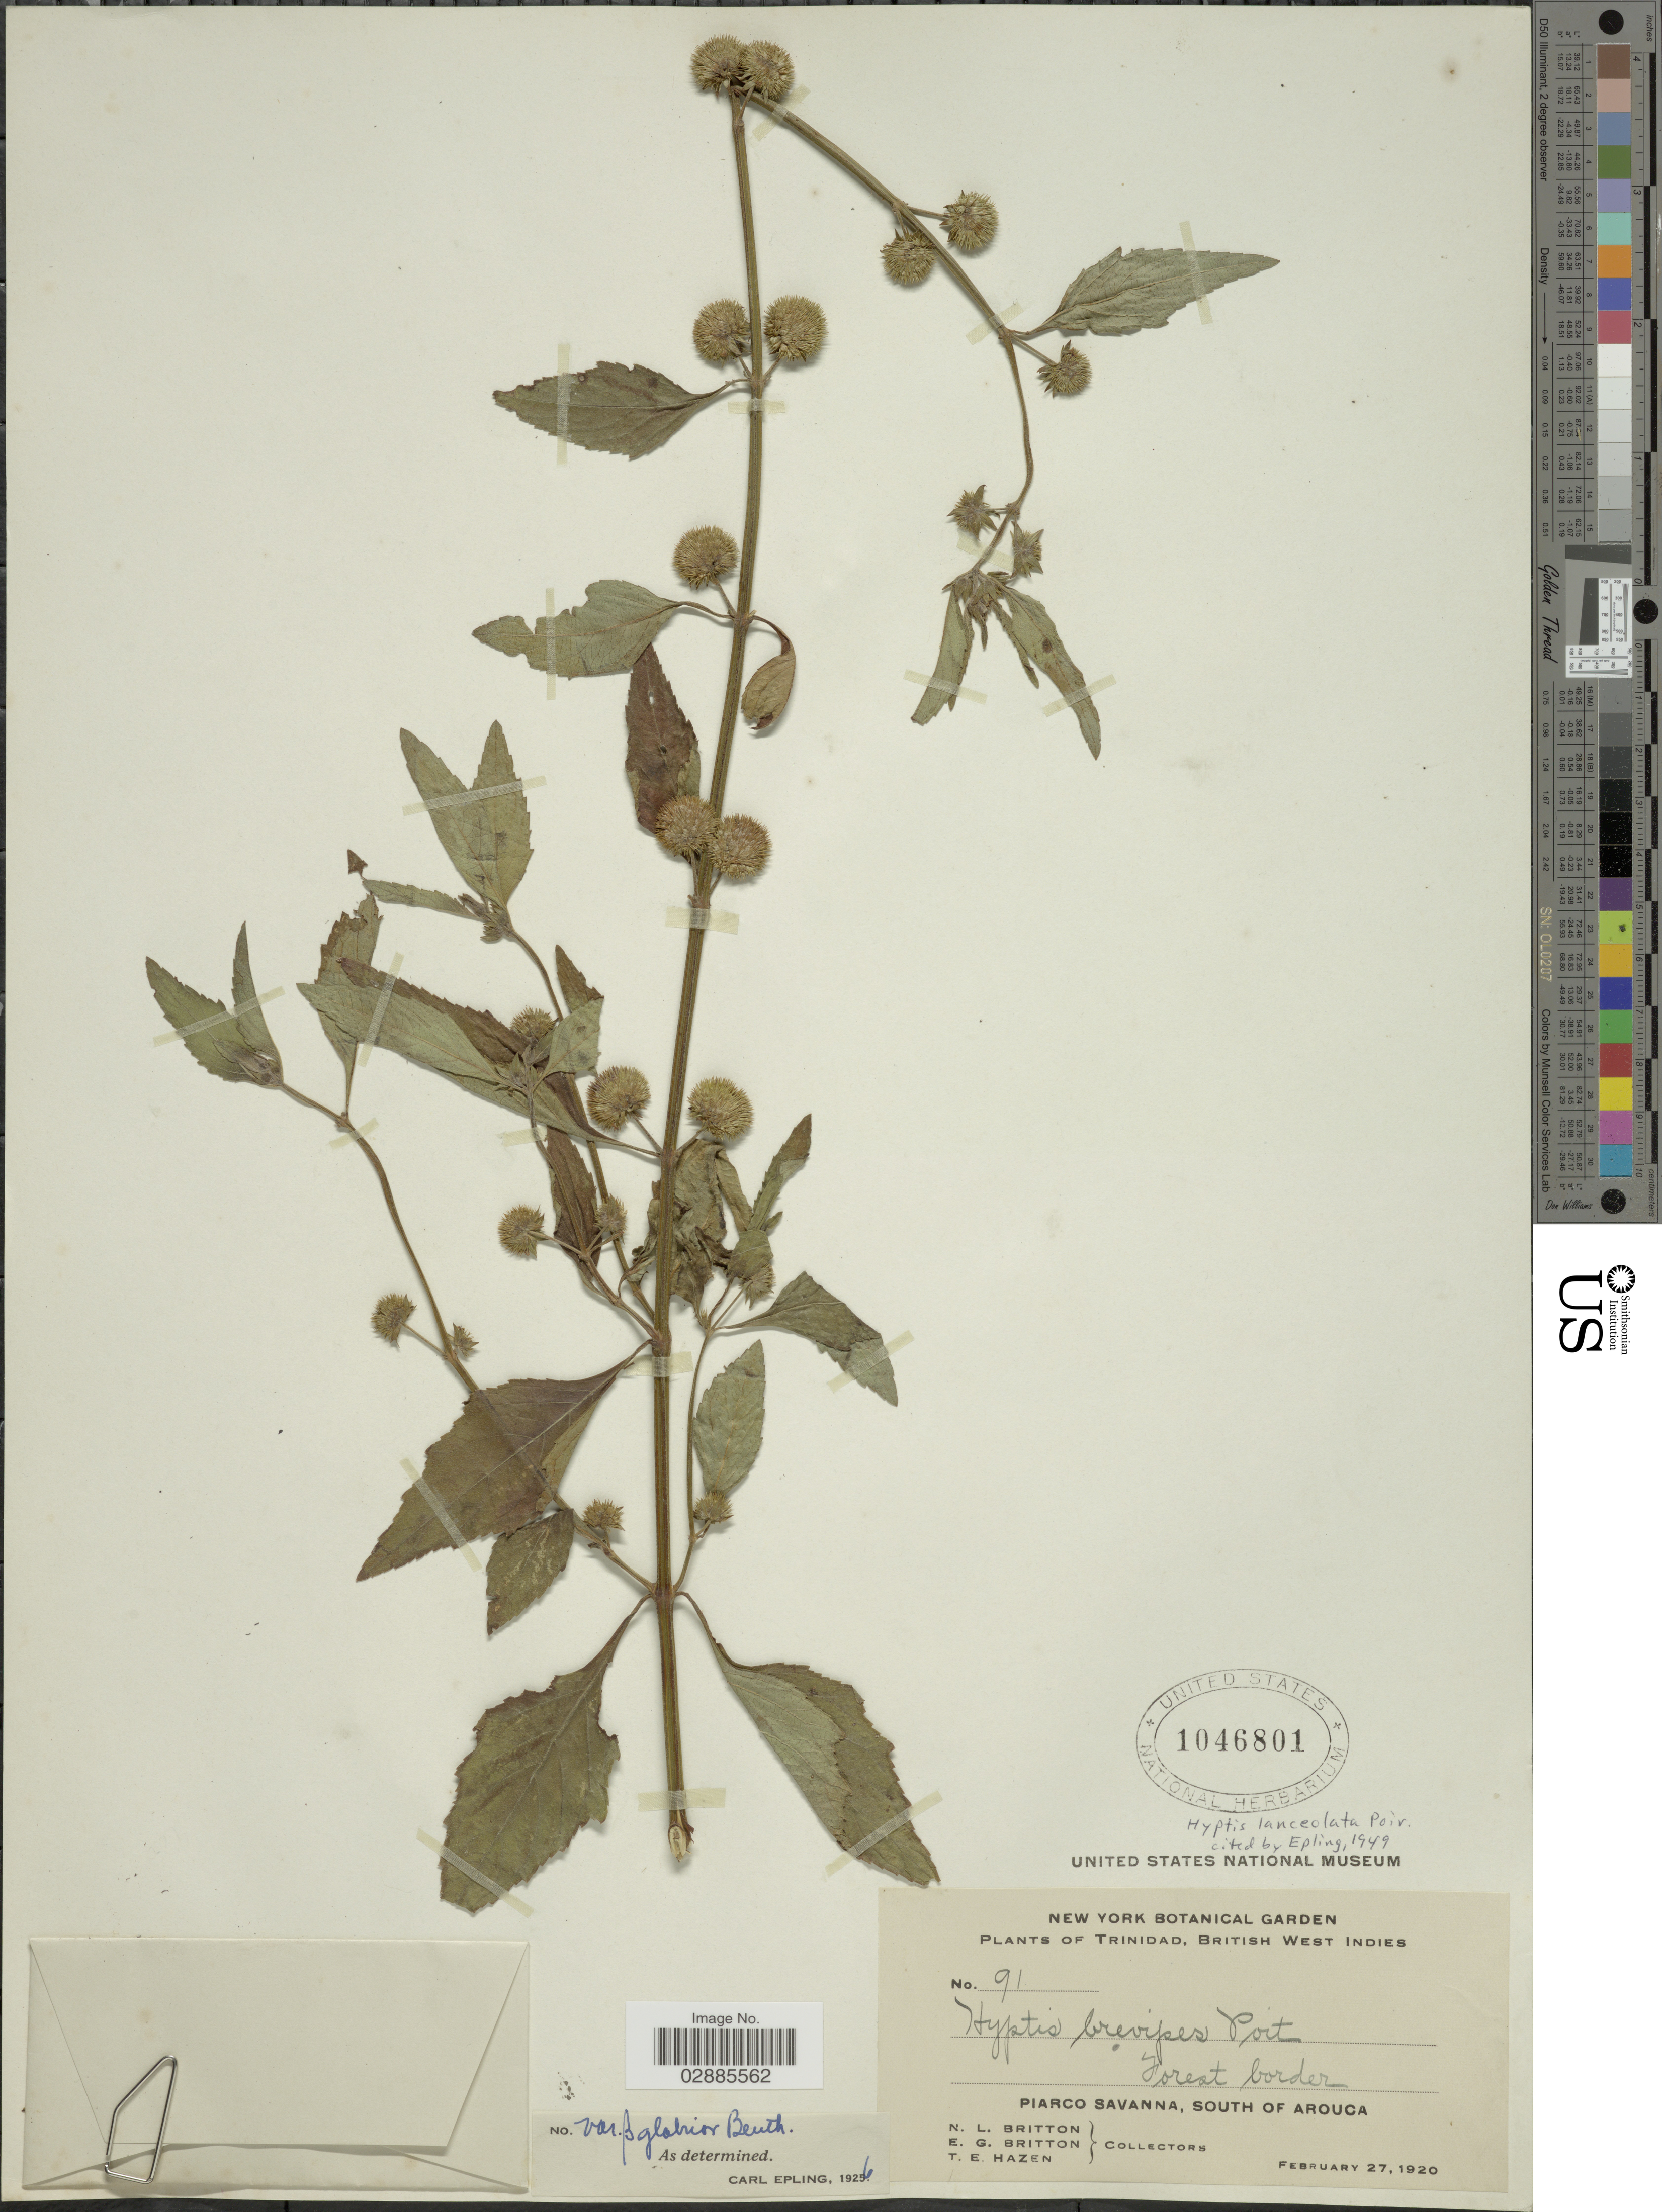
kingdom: Plantae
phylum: Tracheophyta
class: Magnoliopsida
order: Lamiales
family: Lamiaceae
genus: Hyptis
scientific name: Hyptis lanceolata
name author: Poir.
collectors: N. Britton, E. G. Britton & T. E. Hazen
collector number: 91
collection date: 1920-02-27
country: Trinidad and Tobago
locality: Trinidad, British West Indies. Piarco Savanna, South of Arouca.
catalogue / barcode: US 1046801